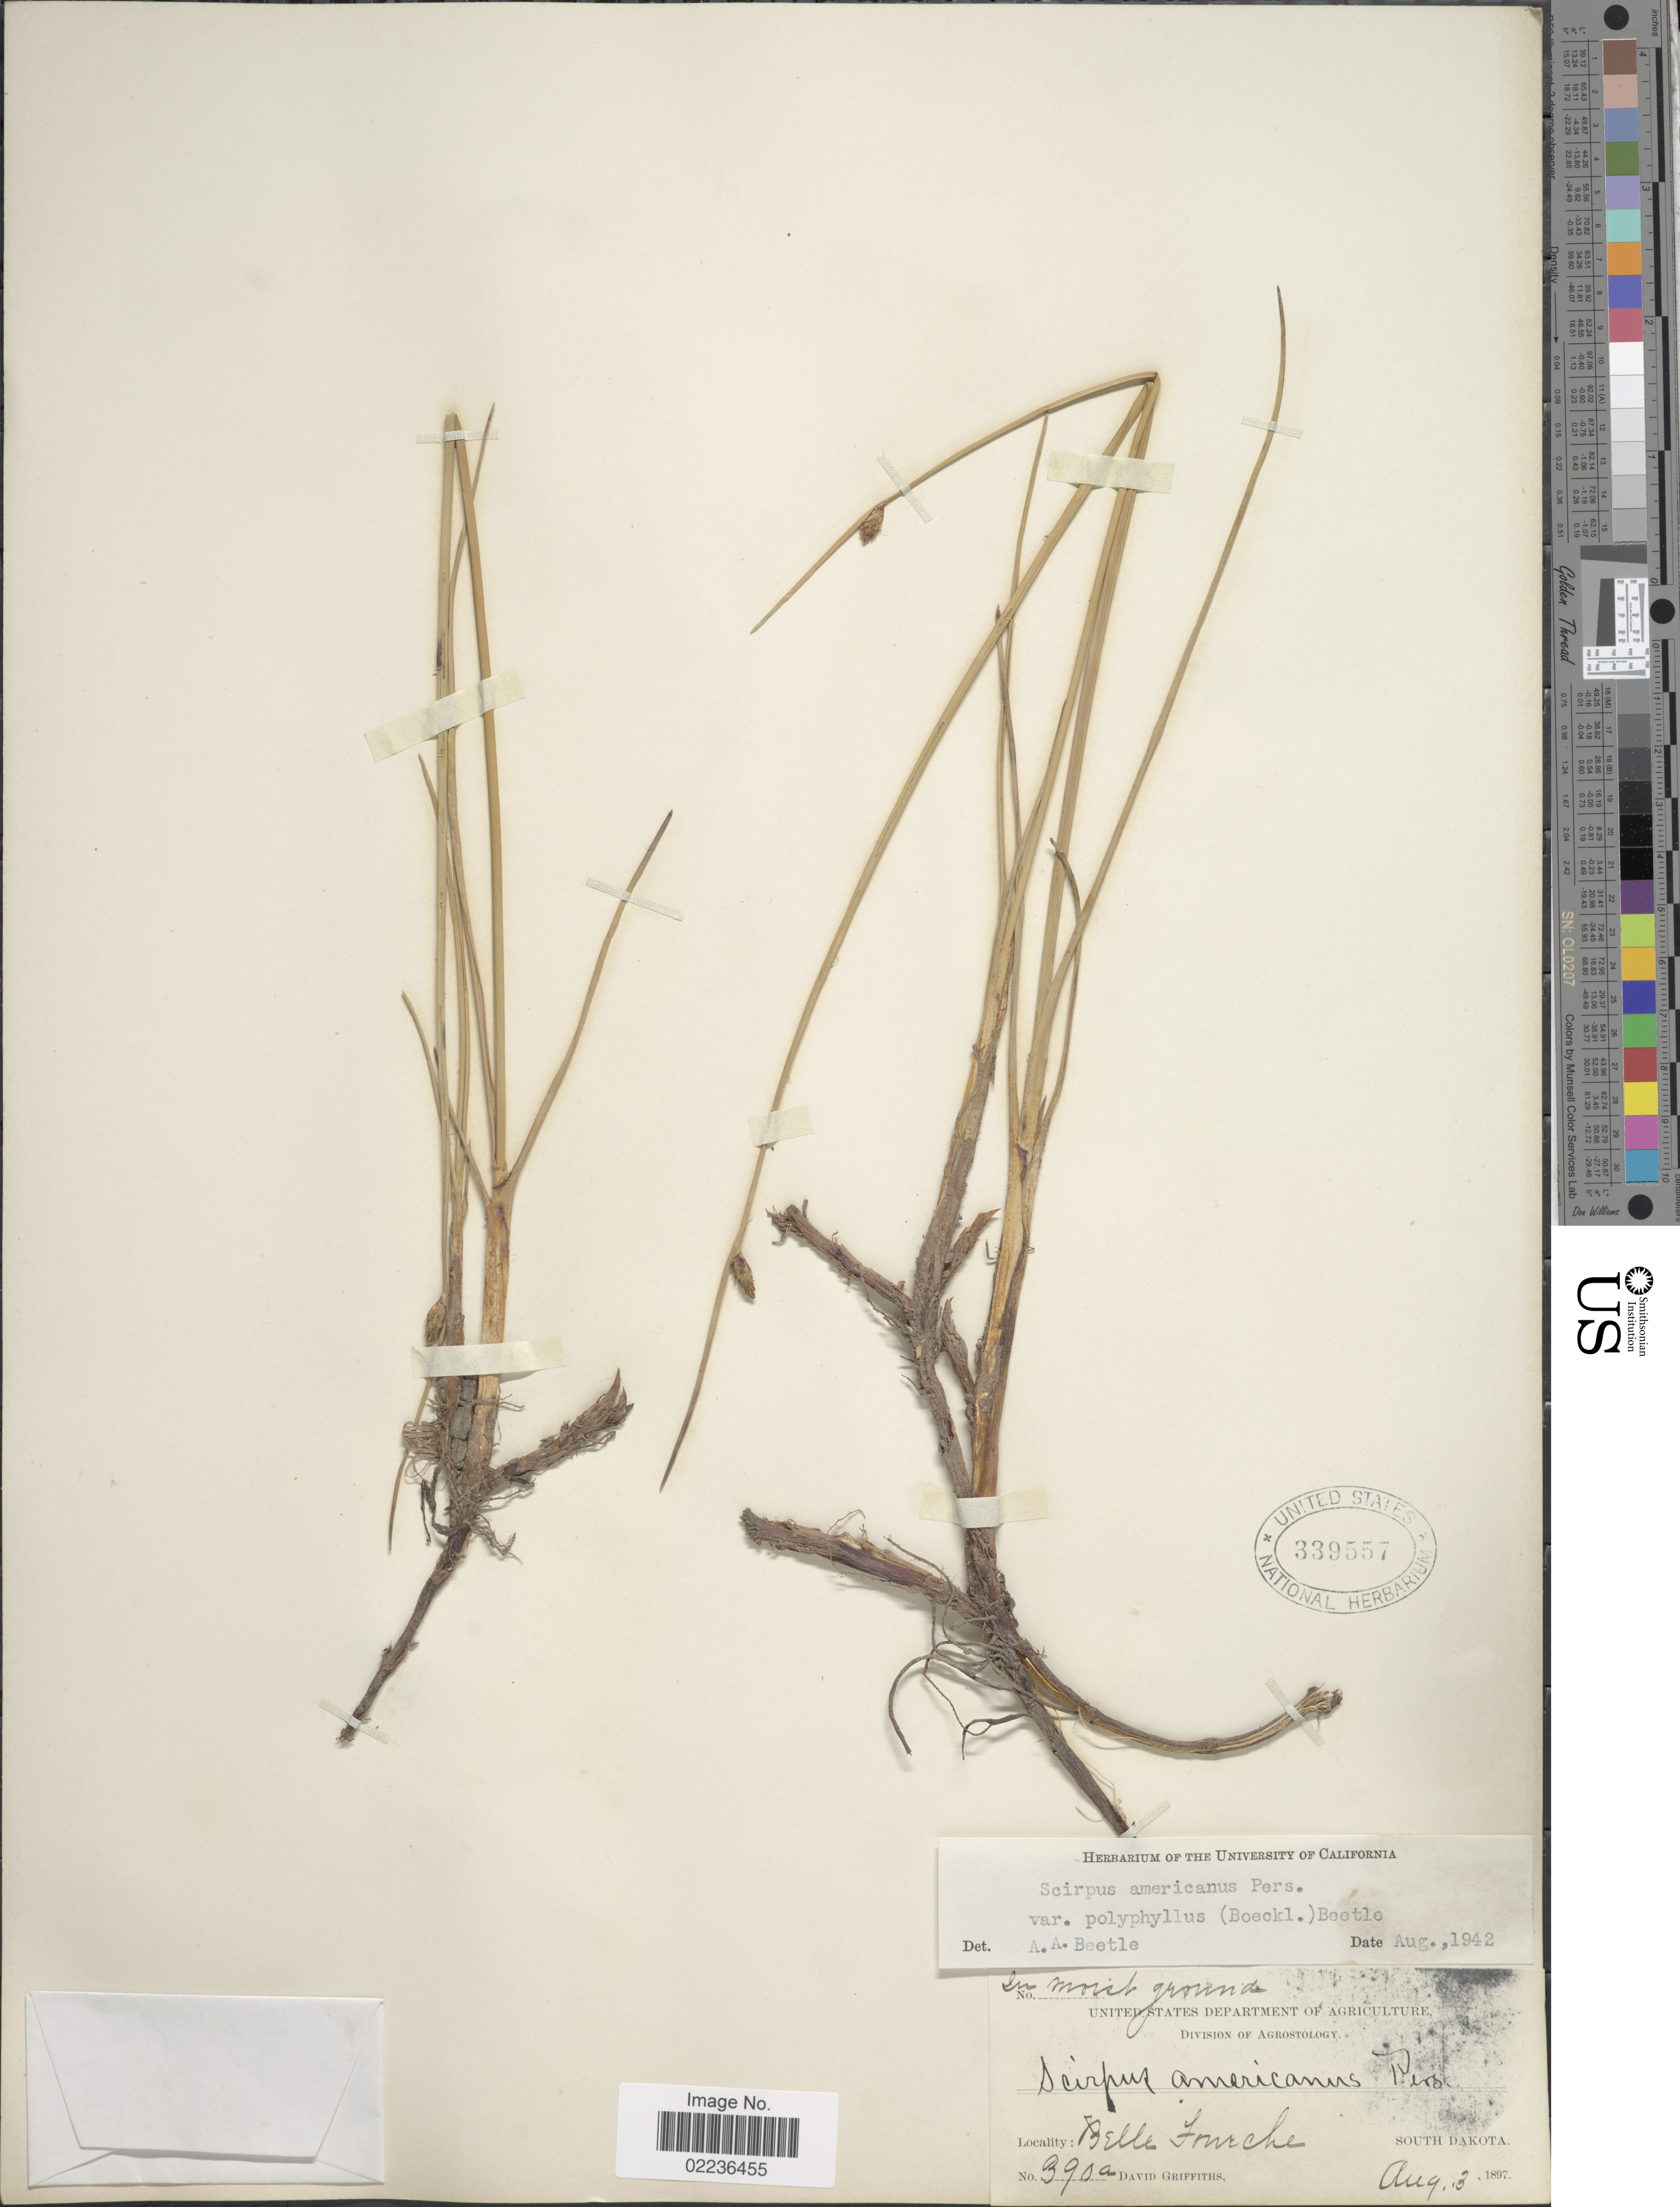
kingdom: Plantae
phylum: Tracheophyta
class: Liliopsida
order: Poales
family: Cyperaceae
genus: Schoenoplectus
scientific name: Schoenoplectus pungens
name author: (Vahl) Palla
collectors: D. Griffiths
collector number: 390a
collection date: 1897-08-03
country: United States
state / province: South Dakota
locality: Belle Fourche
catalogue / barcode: US 339557